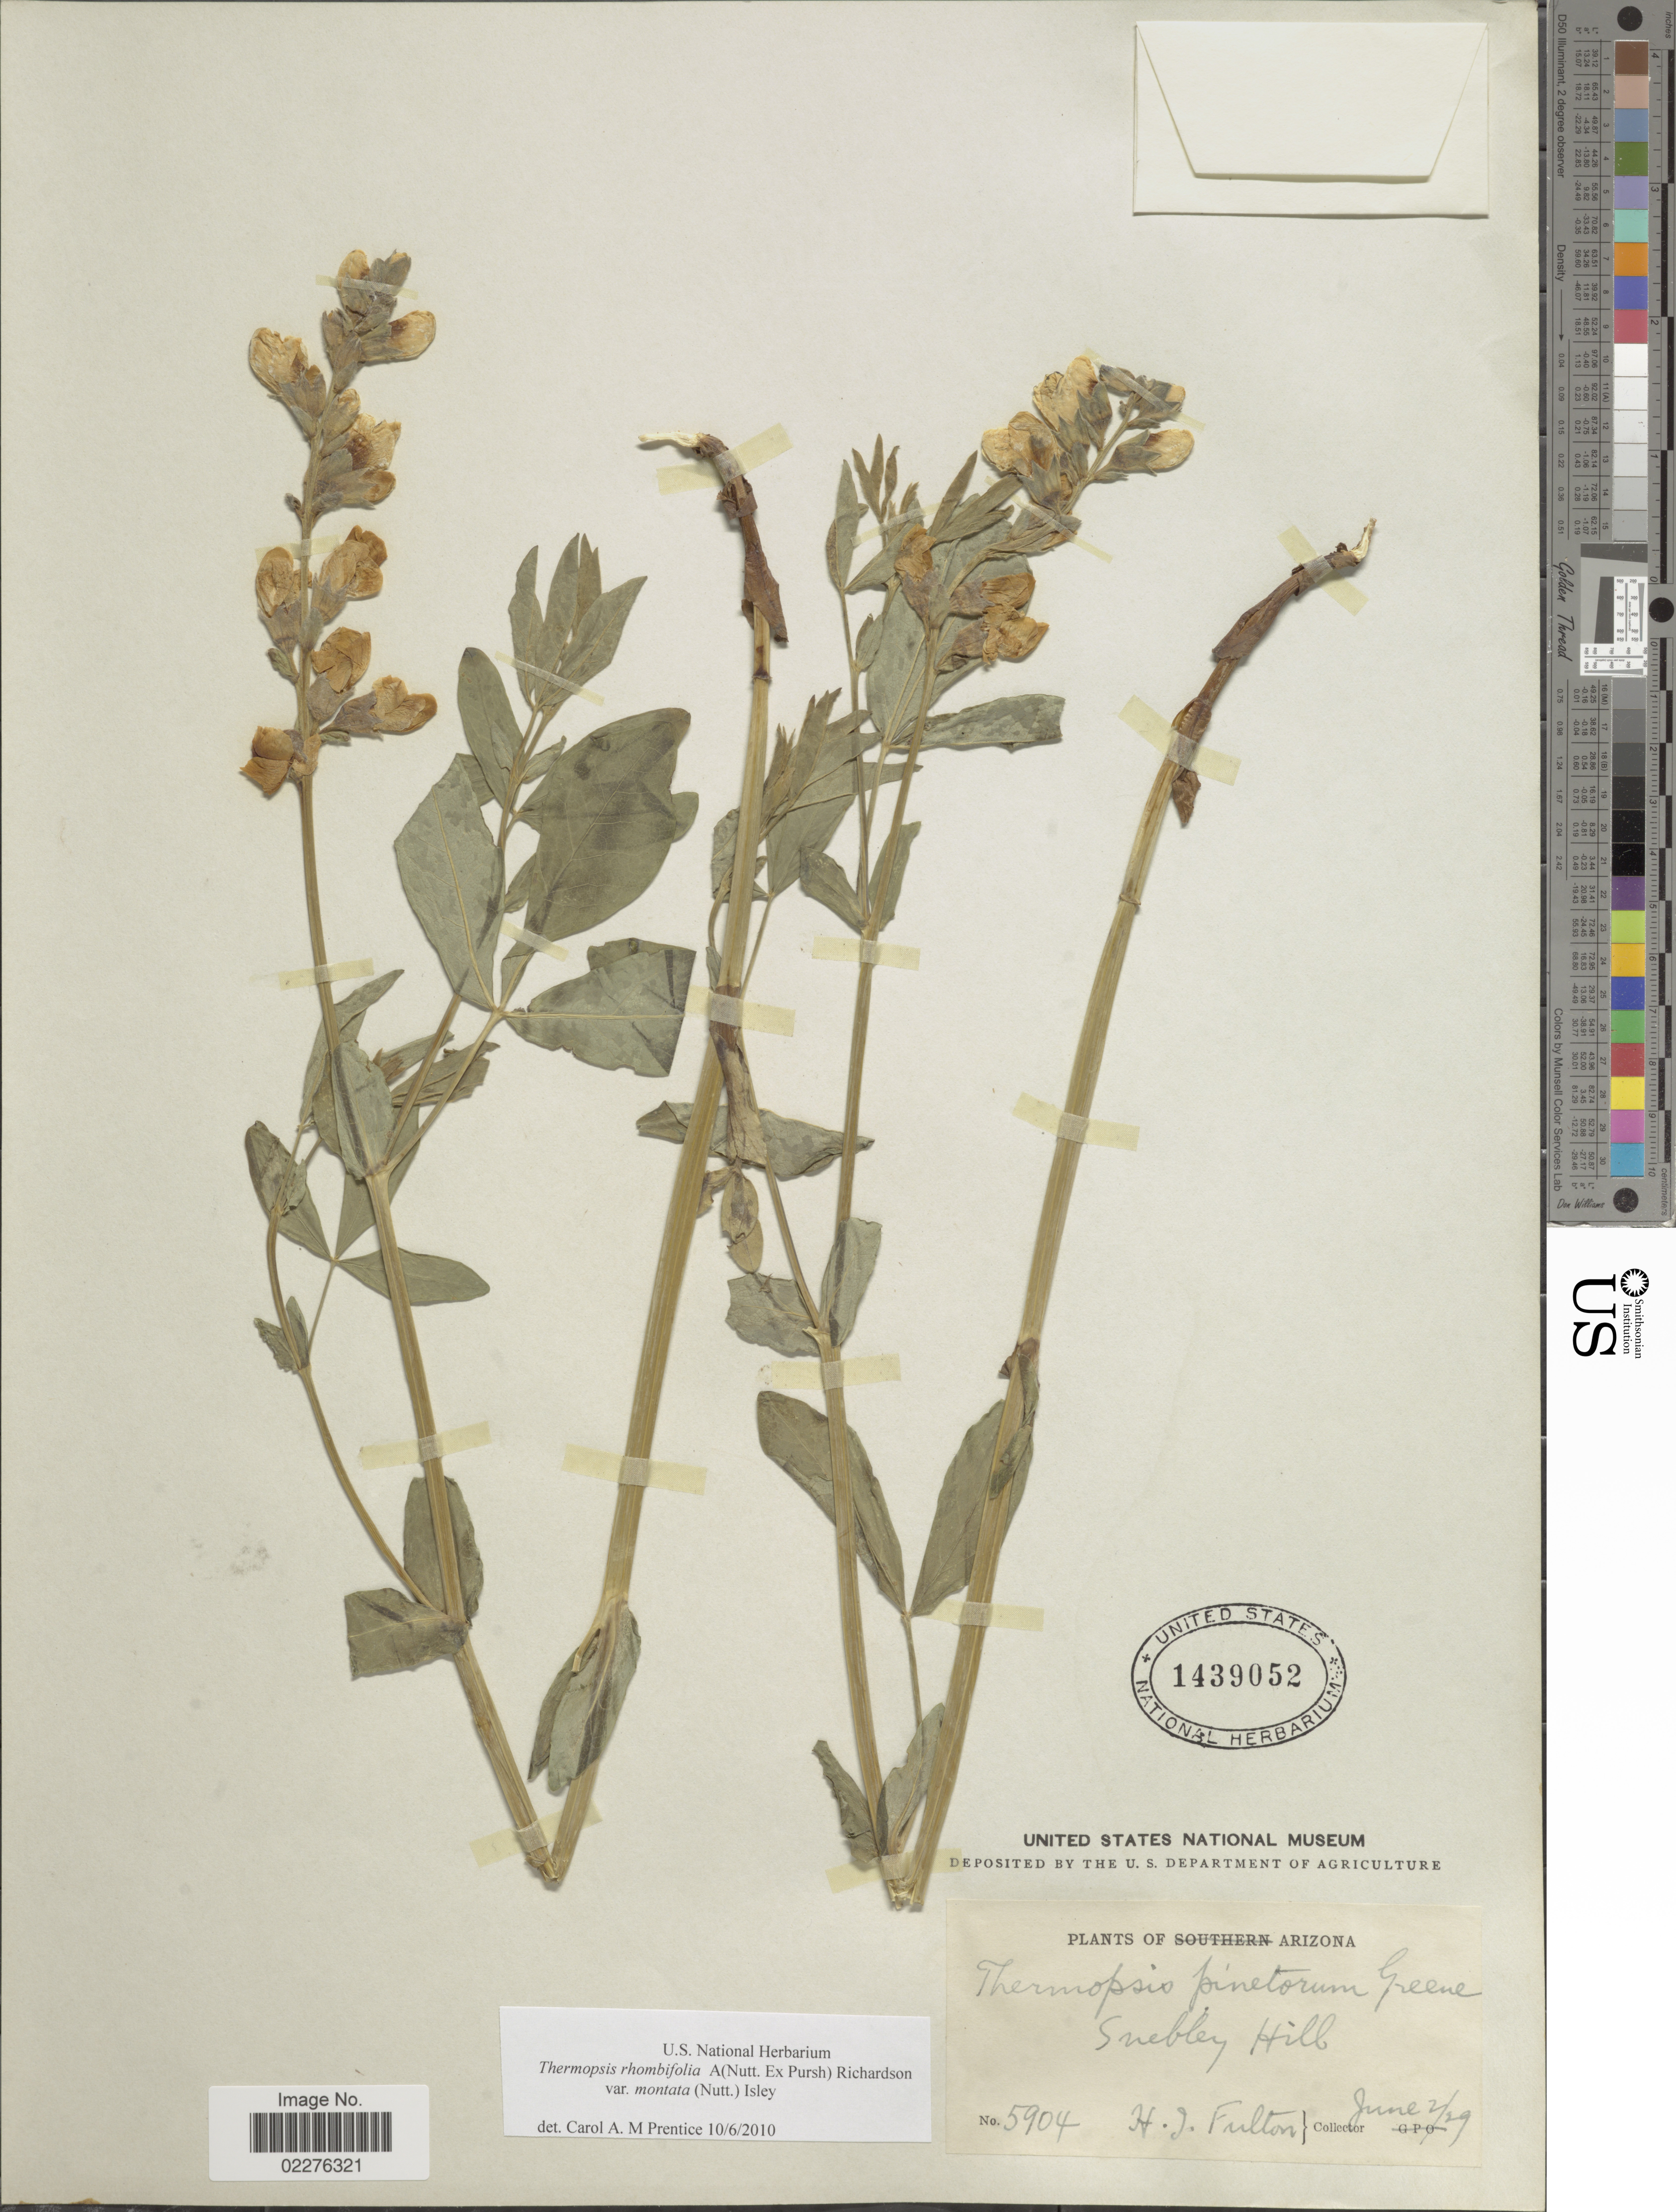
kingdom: Plantae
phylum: Tracheophyta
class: Magnoliopsida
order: Fabales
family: Fabaceae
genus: Thermopsis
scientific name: Thermopsis rhombifolia var. montana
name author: (Nutt.) Isley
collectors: H. Fulton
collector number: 5904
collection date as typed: Transcribed d/m/y: 2/6/29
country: United States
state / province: Arizona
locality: Snebley Hill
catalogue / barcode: US 1439052